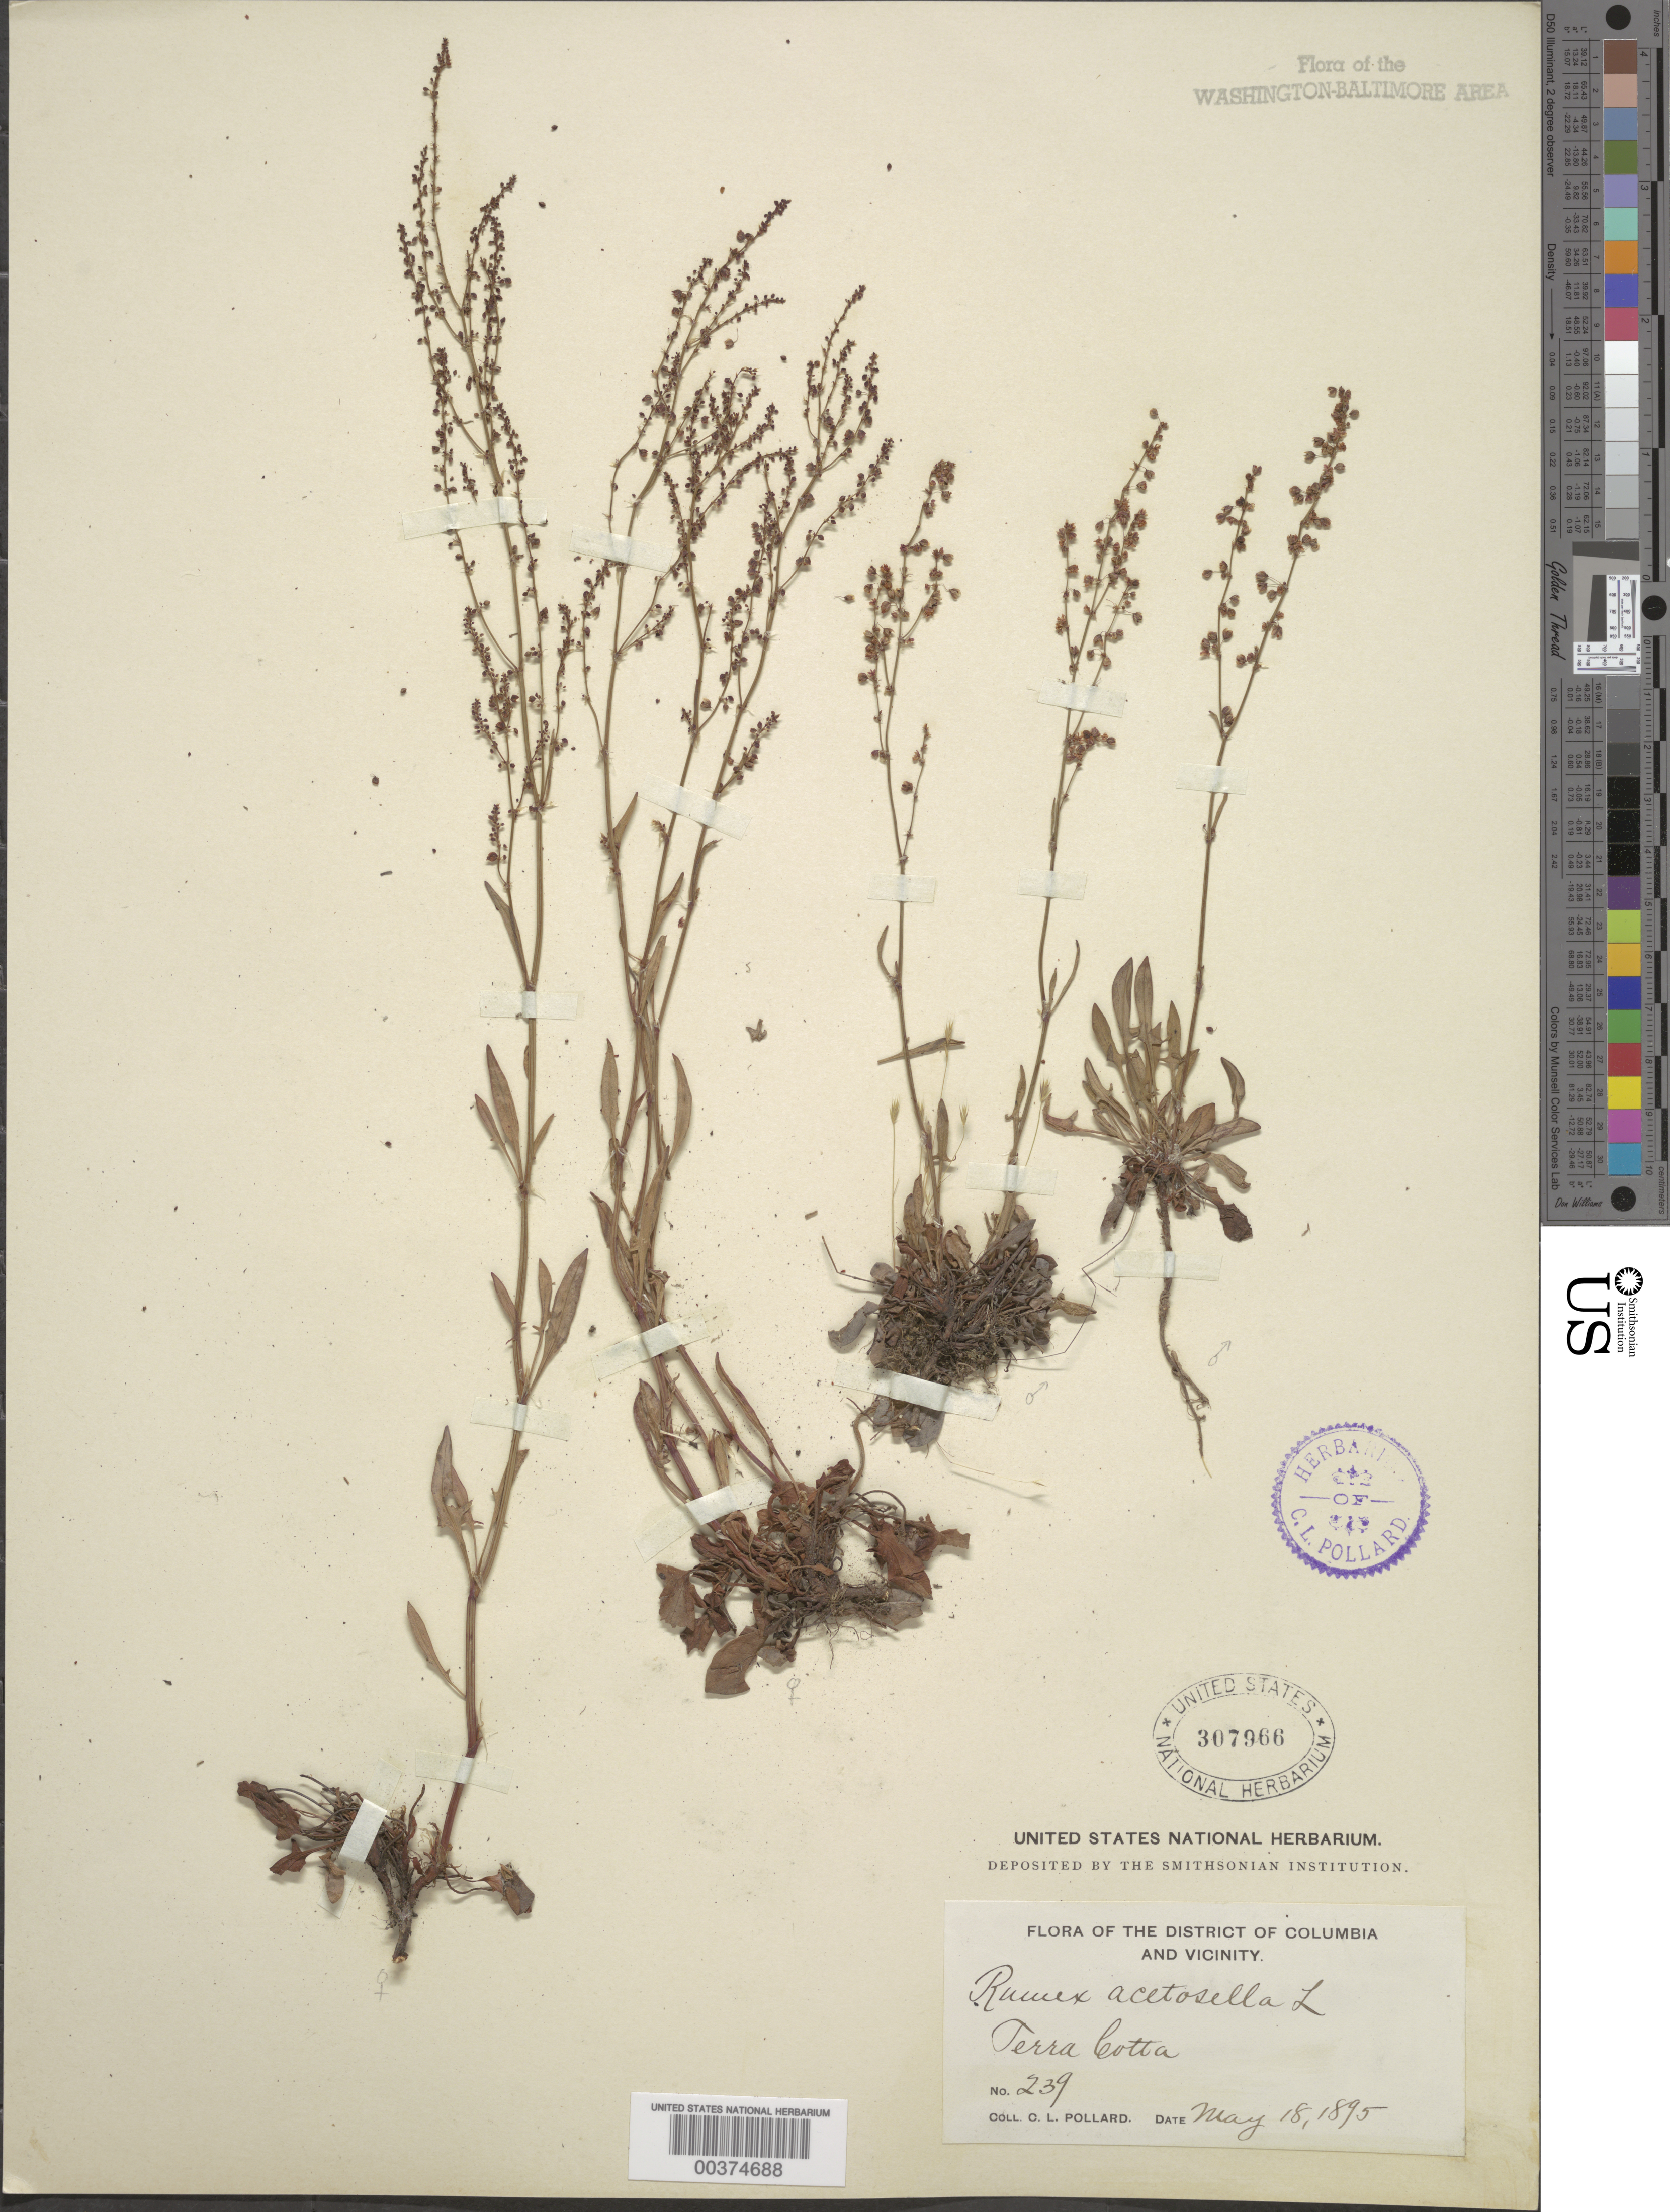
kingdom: Plantae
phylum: Tracheophyta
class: Magnoliopsida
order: Caryophyllales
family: Polygonaceae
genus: Rumex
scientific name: Rumex acetosella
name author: L.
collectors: C. L. Pollard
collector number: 239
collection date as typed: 18 May 1895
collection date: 1895-05-18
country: United States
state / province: District of Columbia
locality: Terra Cotta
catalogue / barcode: US 307966